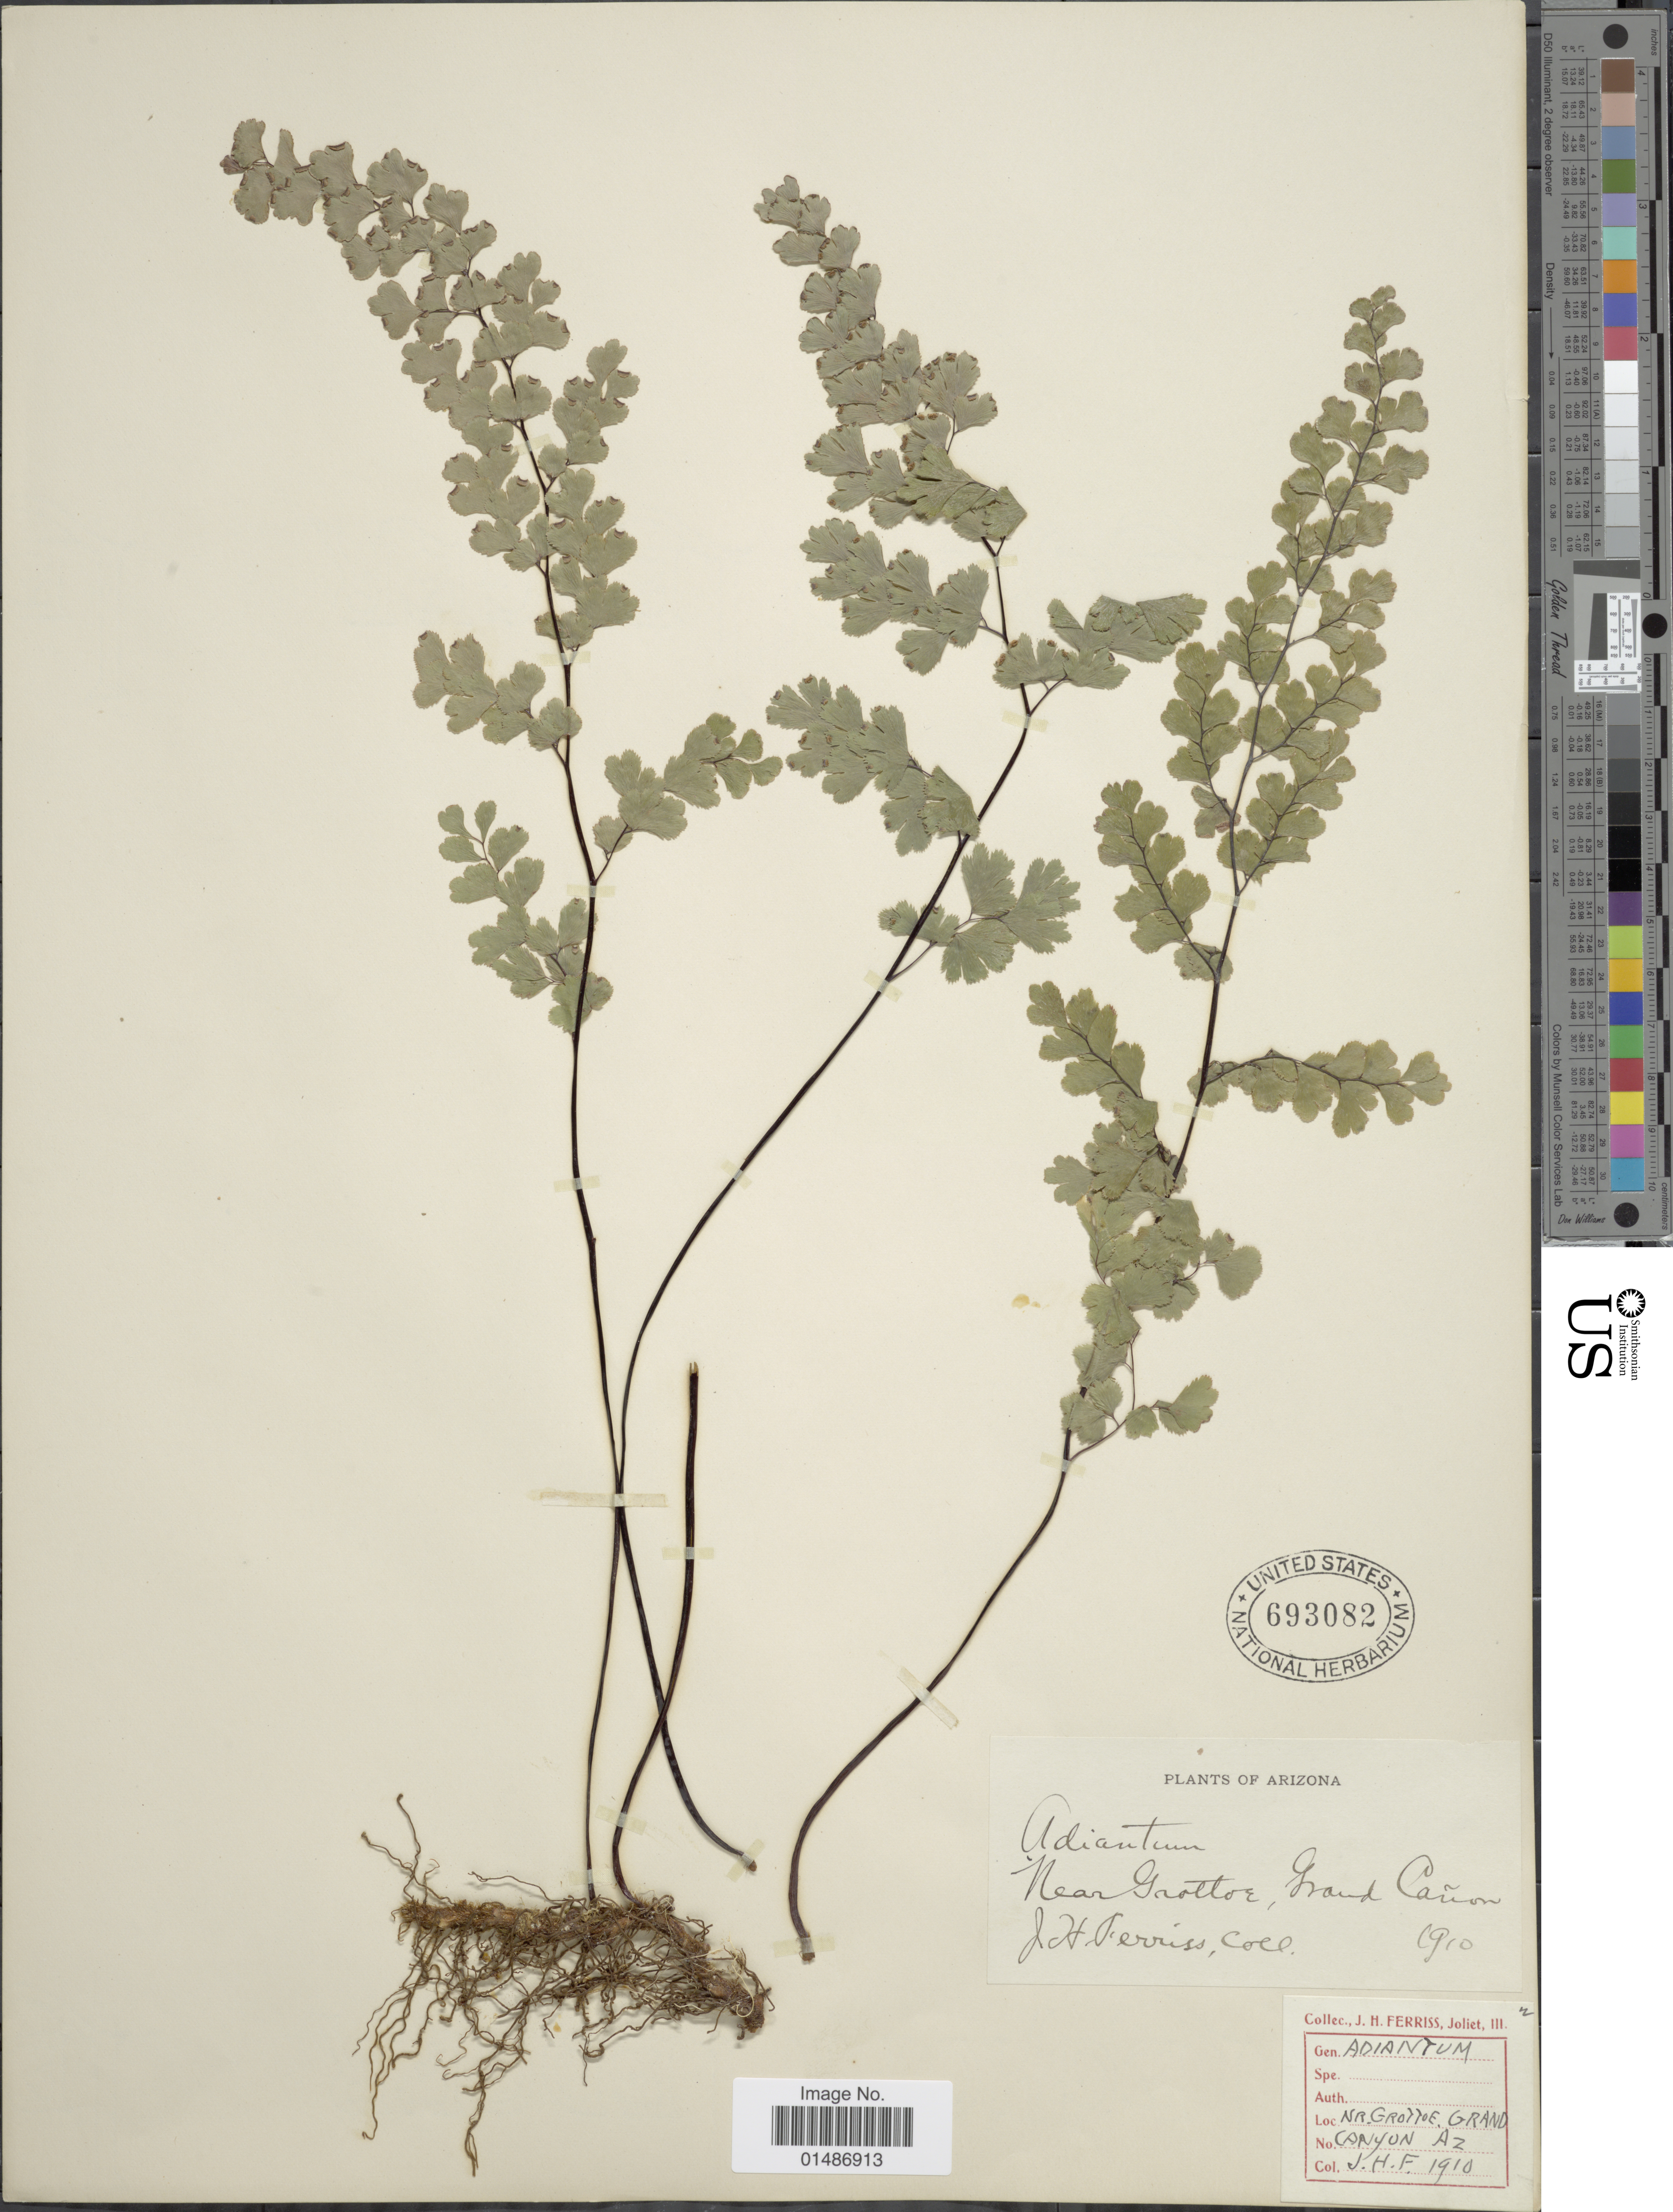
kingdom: Plantae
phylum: Tracheophyta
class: Polypodiopsida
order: Polypodiales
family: Pteridaceae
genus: Adiantum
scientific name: Adiantum capillus-veneris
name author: L.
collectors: J. Ferriss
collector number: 2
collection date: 1910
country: United States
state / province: Arizona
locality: Near Grottoe, Grand Canyon.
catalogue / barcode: US 693082